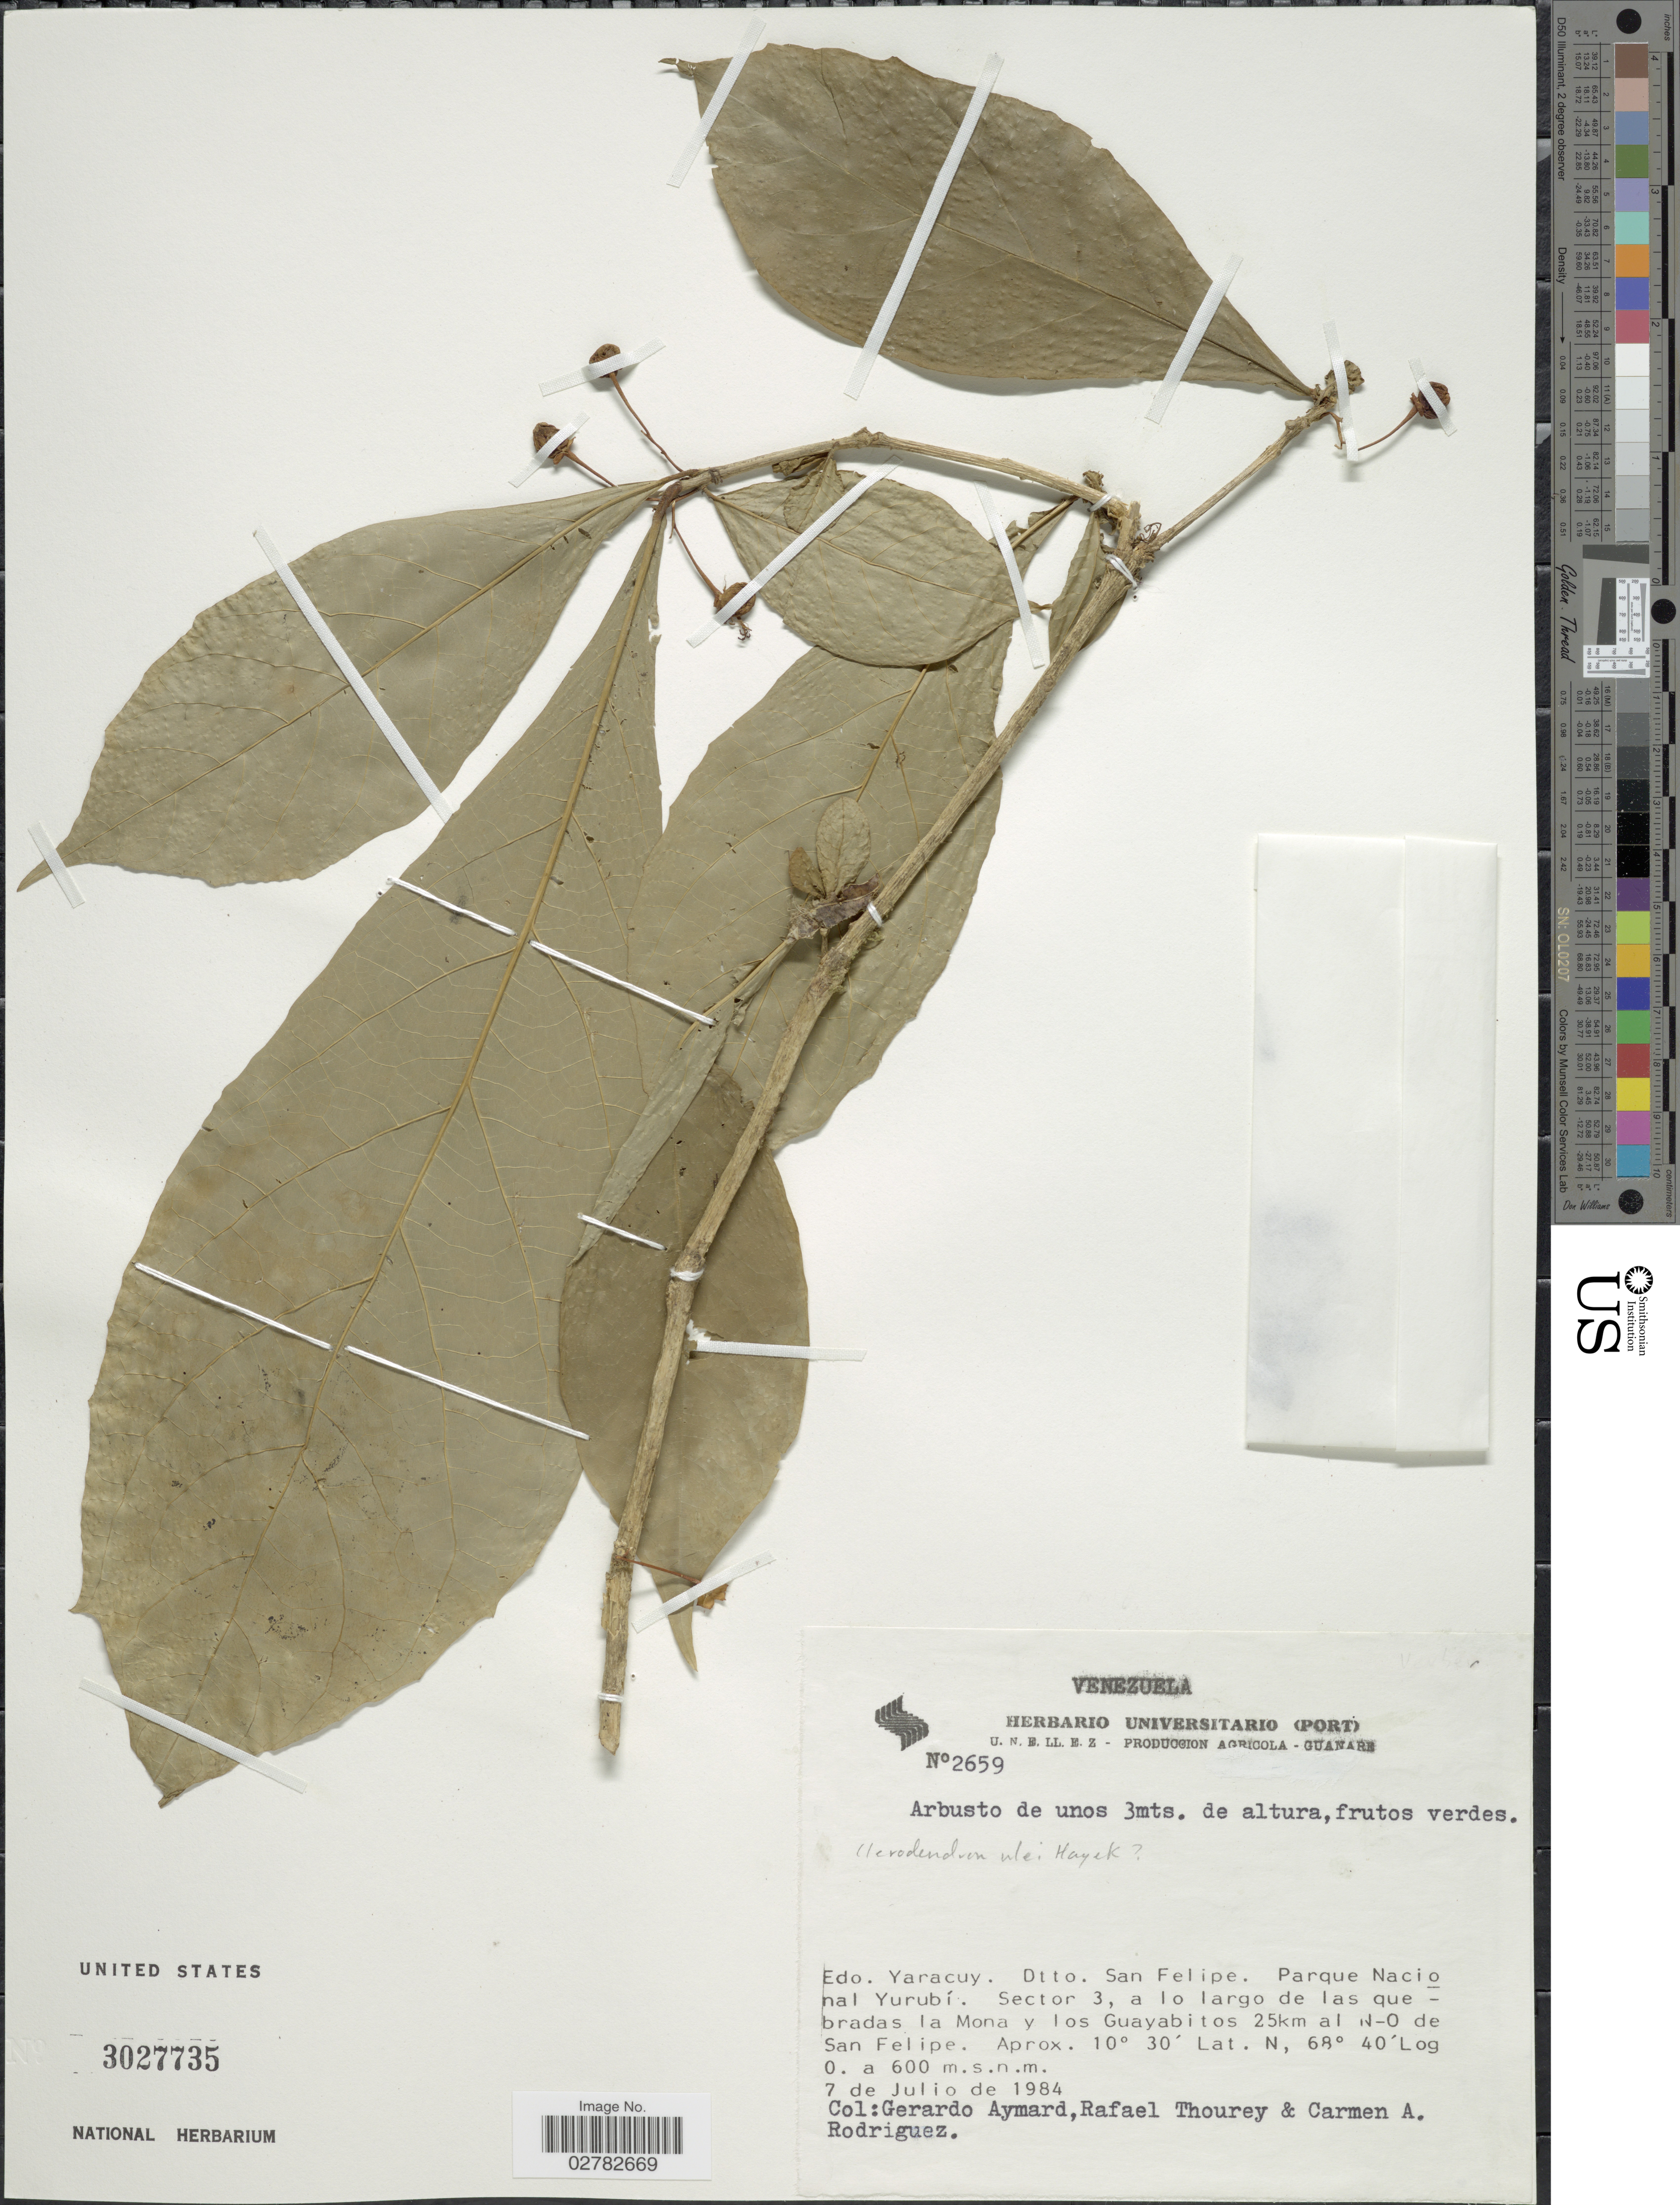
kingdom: Plantae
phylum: Tracheophyta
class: Magnoliopsida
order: Lamiales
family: Lamiaceae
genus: Clerodendrum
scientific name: Clerodendrum ulei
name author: Hayek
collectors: G. A. Aymard, R. Thourey & C. Rodriguez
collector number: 2659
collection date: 1984-07-07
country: Venezuela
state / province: Yaracuy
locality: Edo. Yaracuy. Dtto. San Felipe. Parque Nacional Yurubí. Sector 3, a lo largo de las quebradas la Mona y los Guayabitos 25km al N-O de San Felipe.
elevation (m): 600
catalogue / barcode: US 3027735